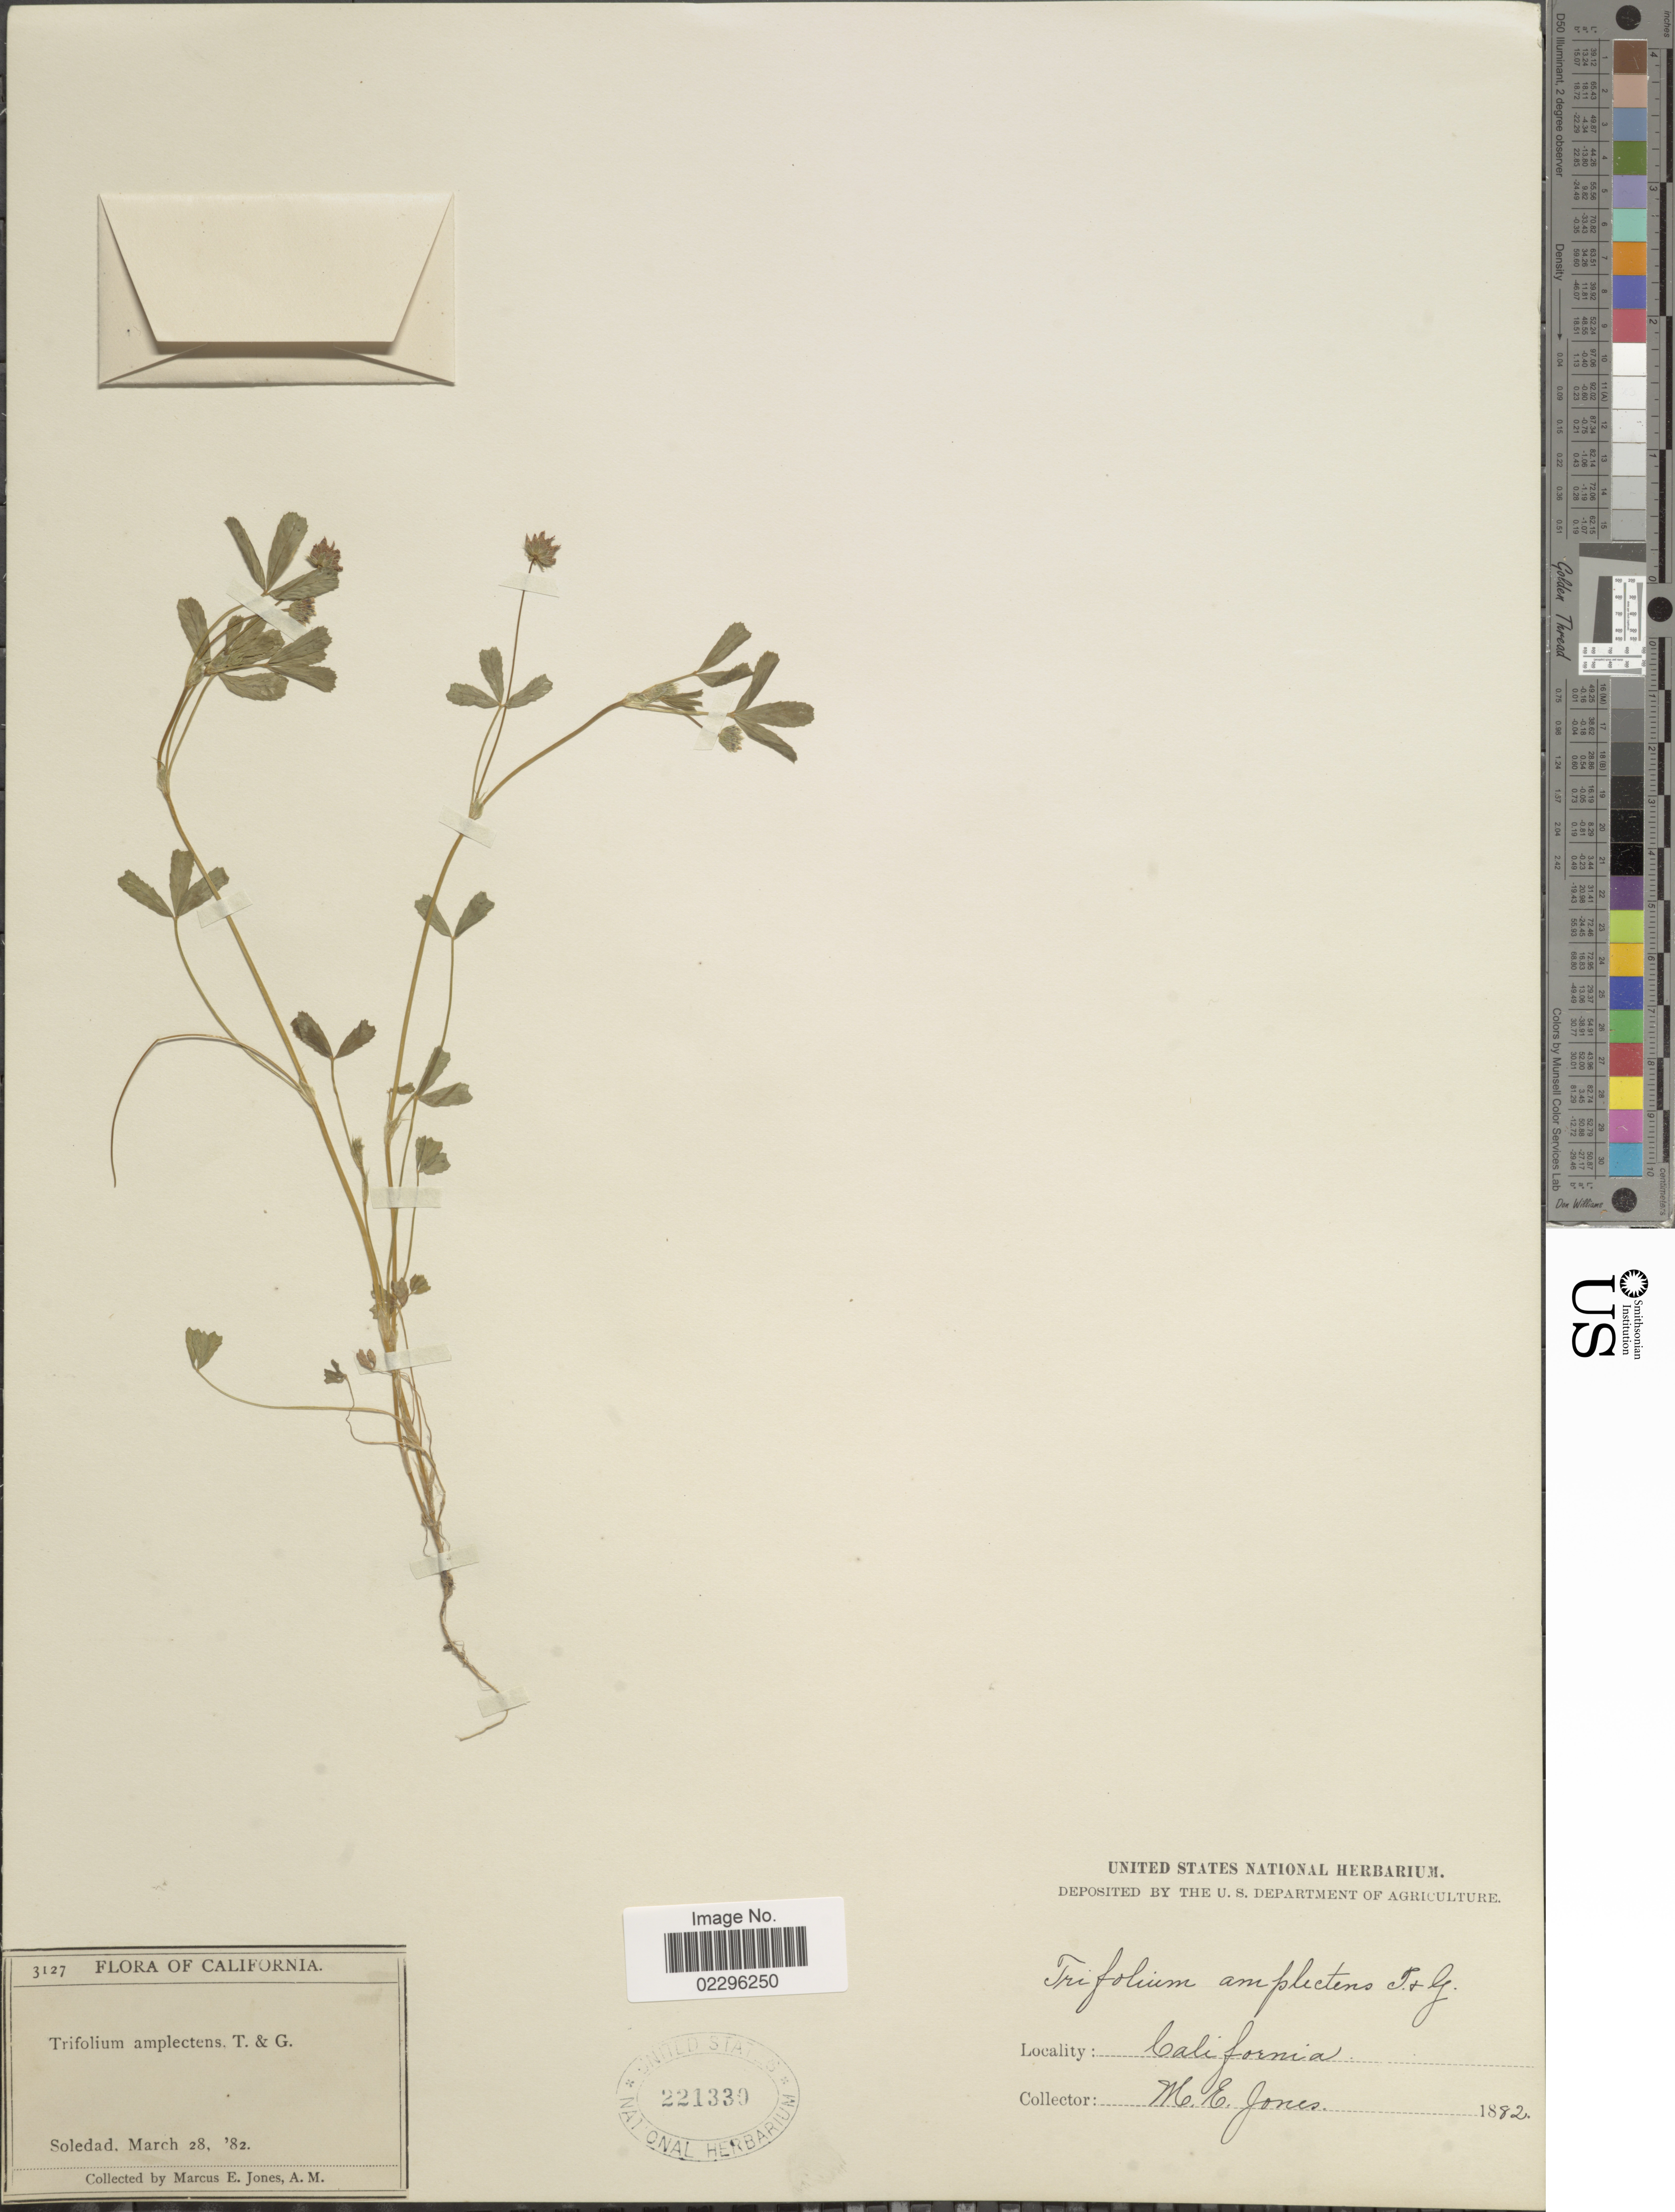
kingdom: Plantae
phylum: Tracheophyta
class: Magnoliopsida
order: Fabales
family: Fabaceae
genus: Trifolium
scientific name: Trifolium depauperatum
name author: Desv.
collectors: M. E. Jones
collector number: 3127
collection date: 1882-03-28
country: United States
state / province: California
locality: Soledad.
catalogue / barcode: US 221339